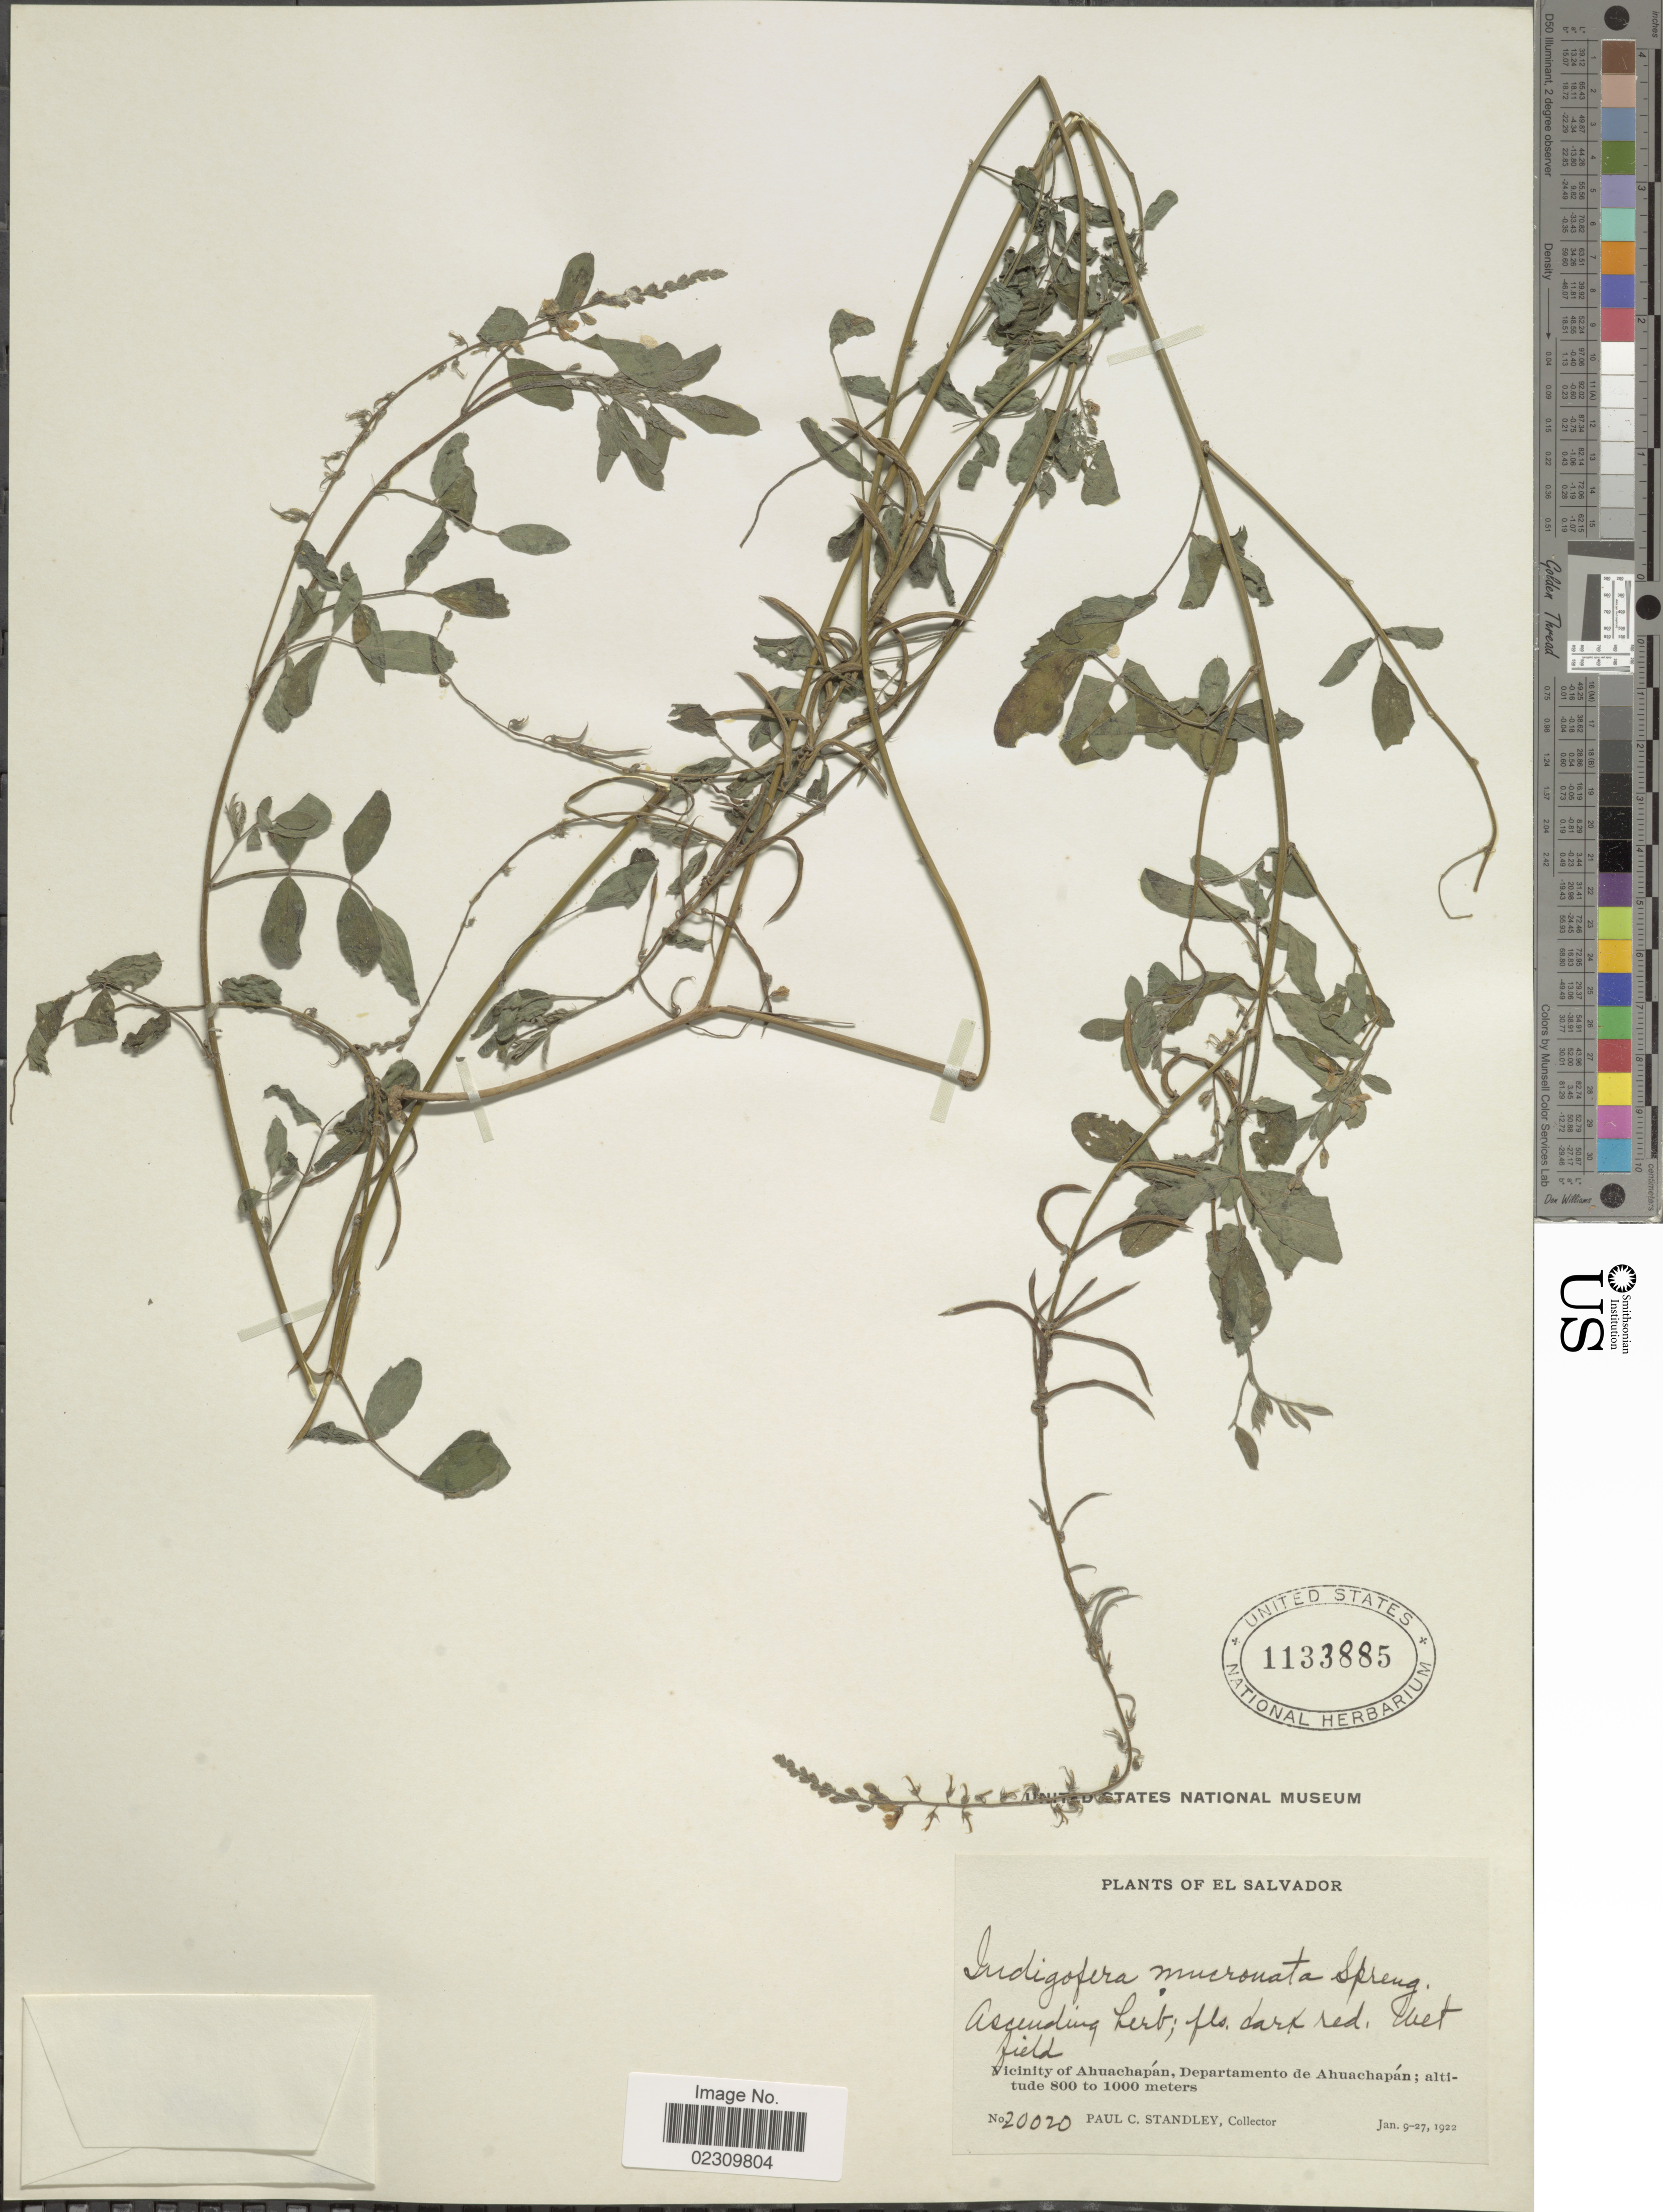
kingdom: Plantae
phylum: Tracheophyta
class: Magnoliopsida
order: Fabales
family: Fabaceae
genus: Indigofera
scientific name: Indigofera mucronata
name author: Lam.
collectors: P. C. Standley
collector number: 20020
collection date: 1922-01-09/1922-01-27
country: El Salvador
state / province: Ahuachapan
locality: Vicinity of Ahuachapan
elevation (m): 800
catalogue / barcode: US 1133885